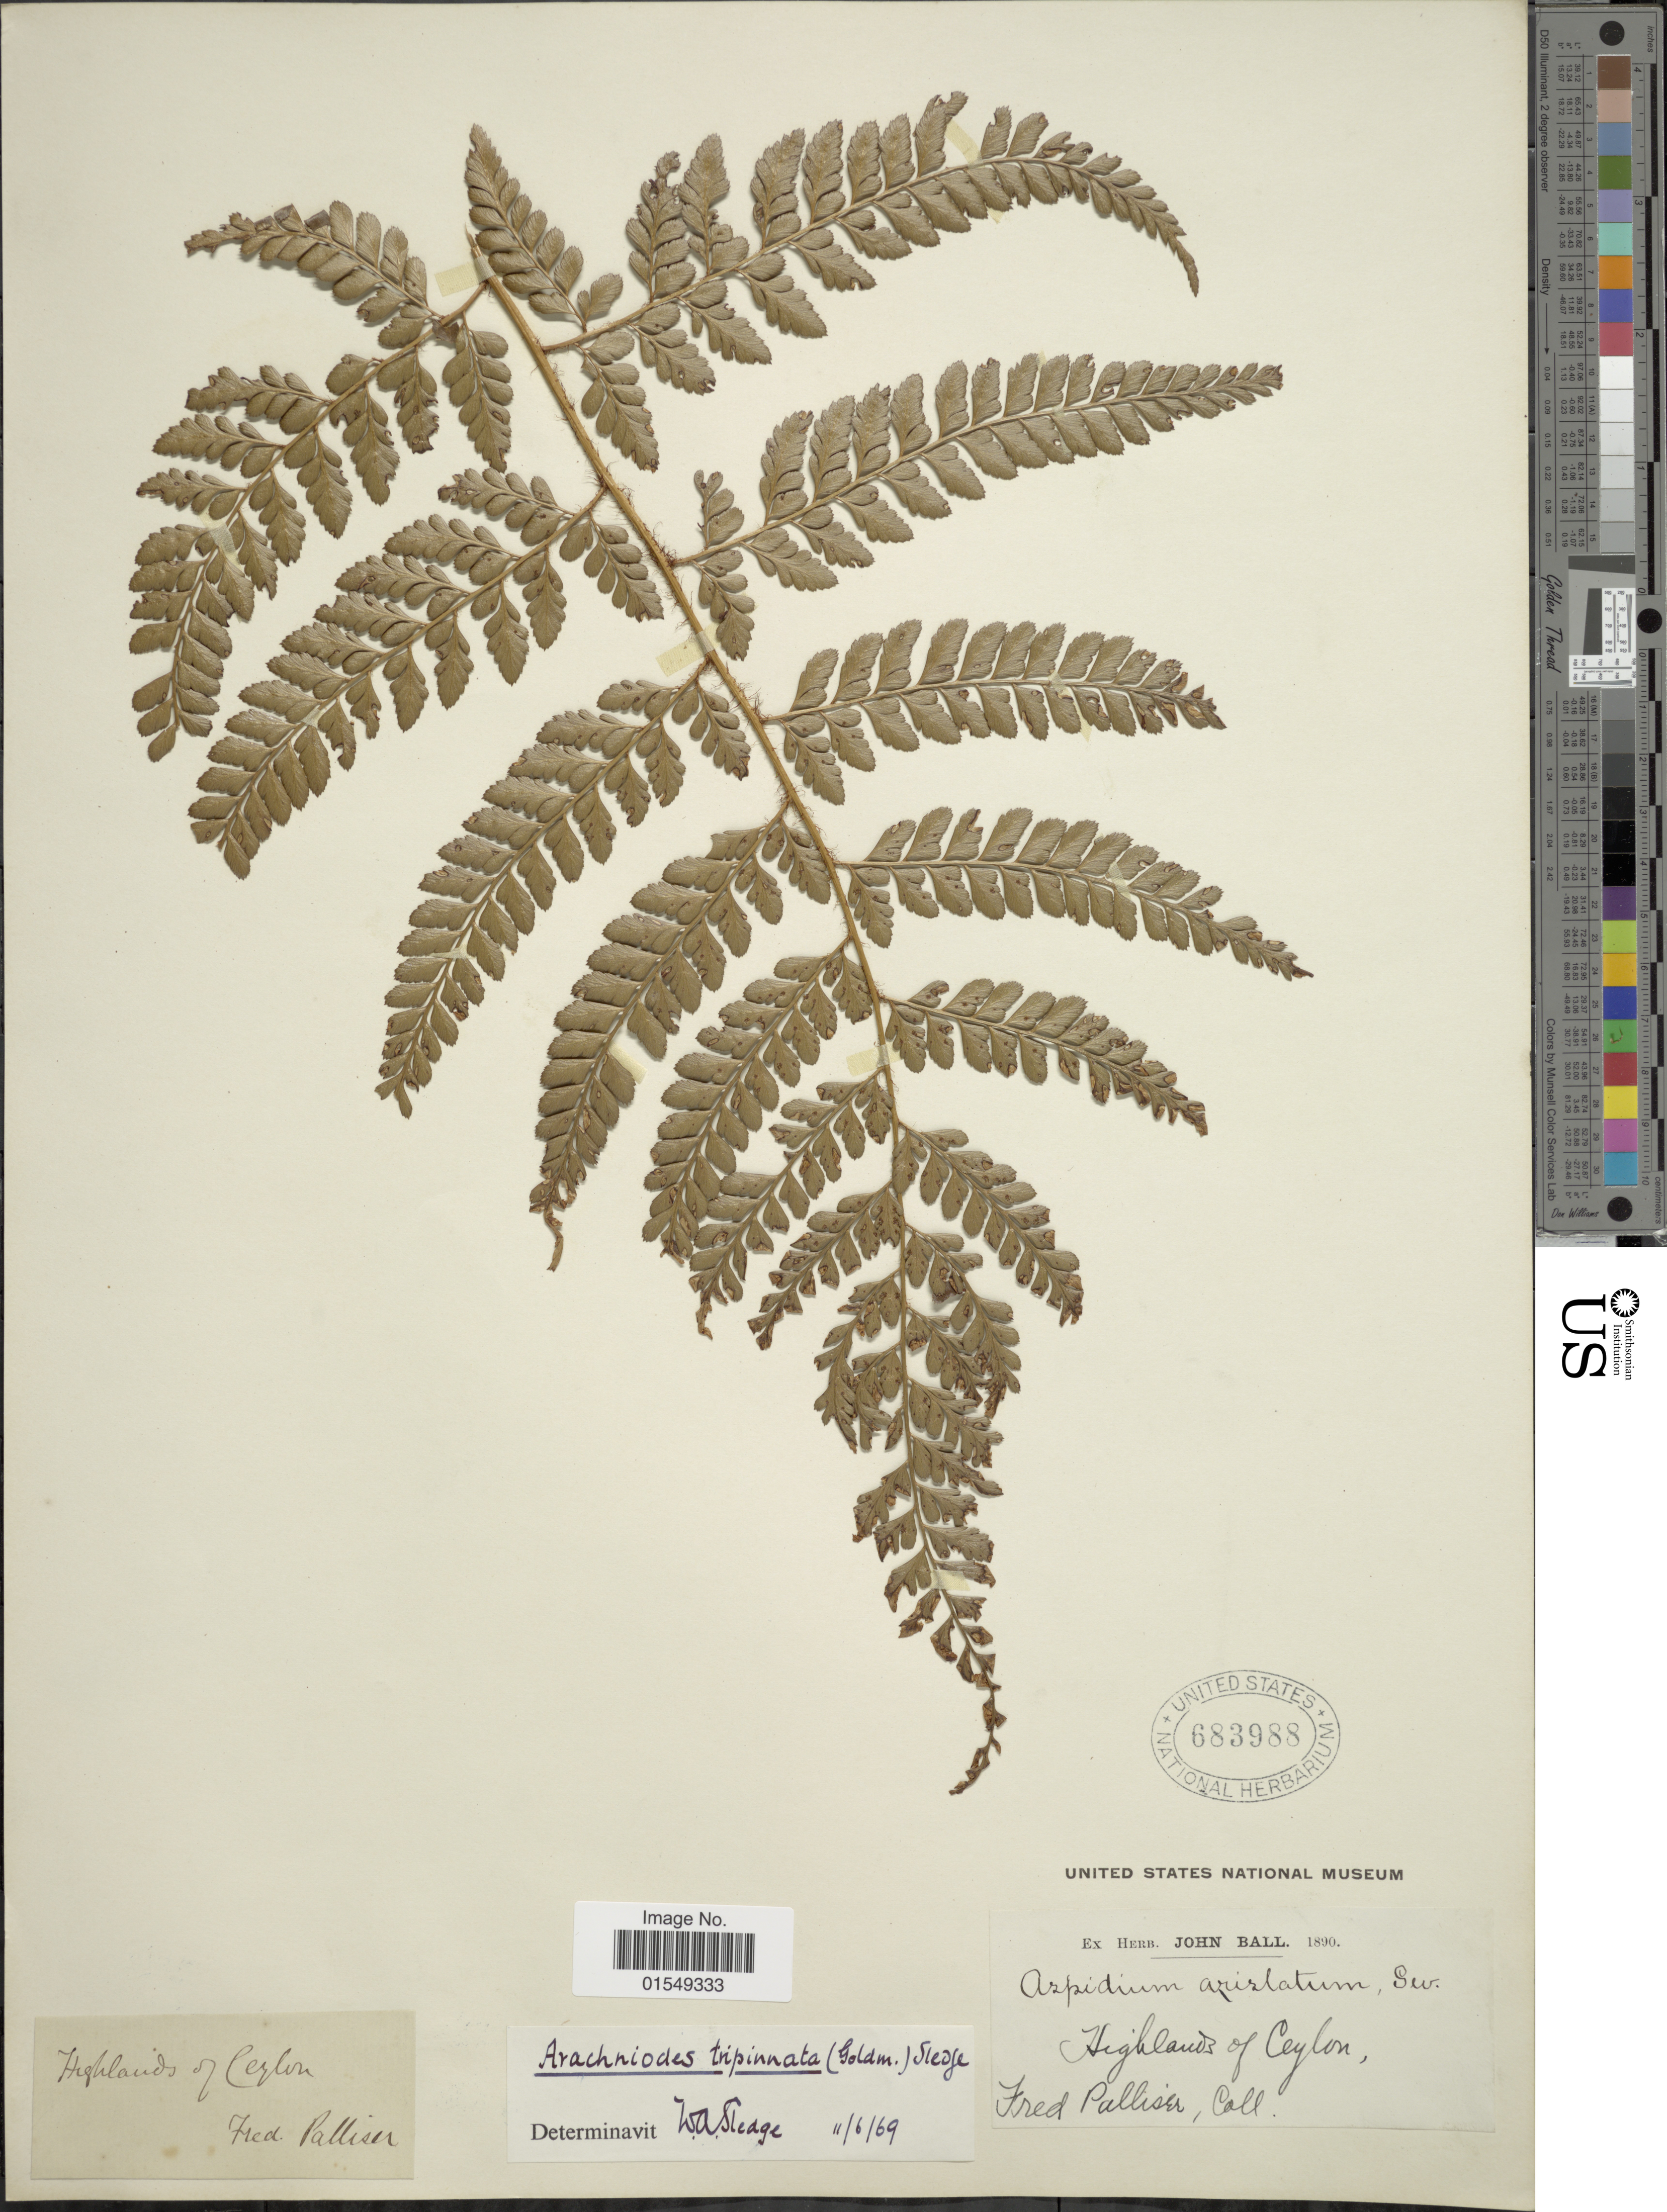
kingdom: Plantae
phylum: Tracheophyta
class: Polypodiopsida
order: Polypodiales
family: Dryopteridaceae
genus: Arachniodes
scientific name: Arachniodes tripinnata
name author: (Goldm.) Sledge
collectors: F. Palliser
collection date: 1890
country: Sri Lanka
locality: Highlands of Ceylon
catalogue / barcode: US 683988